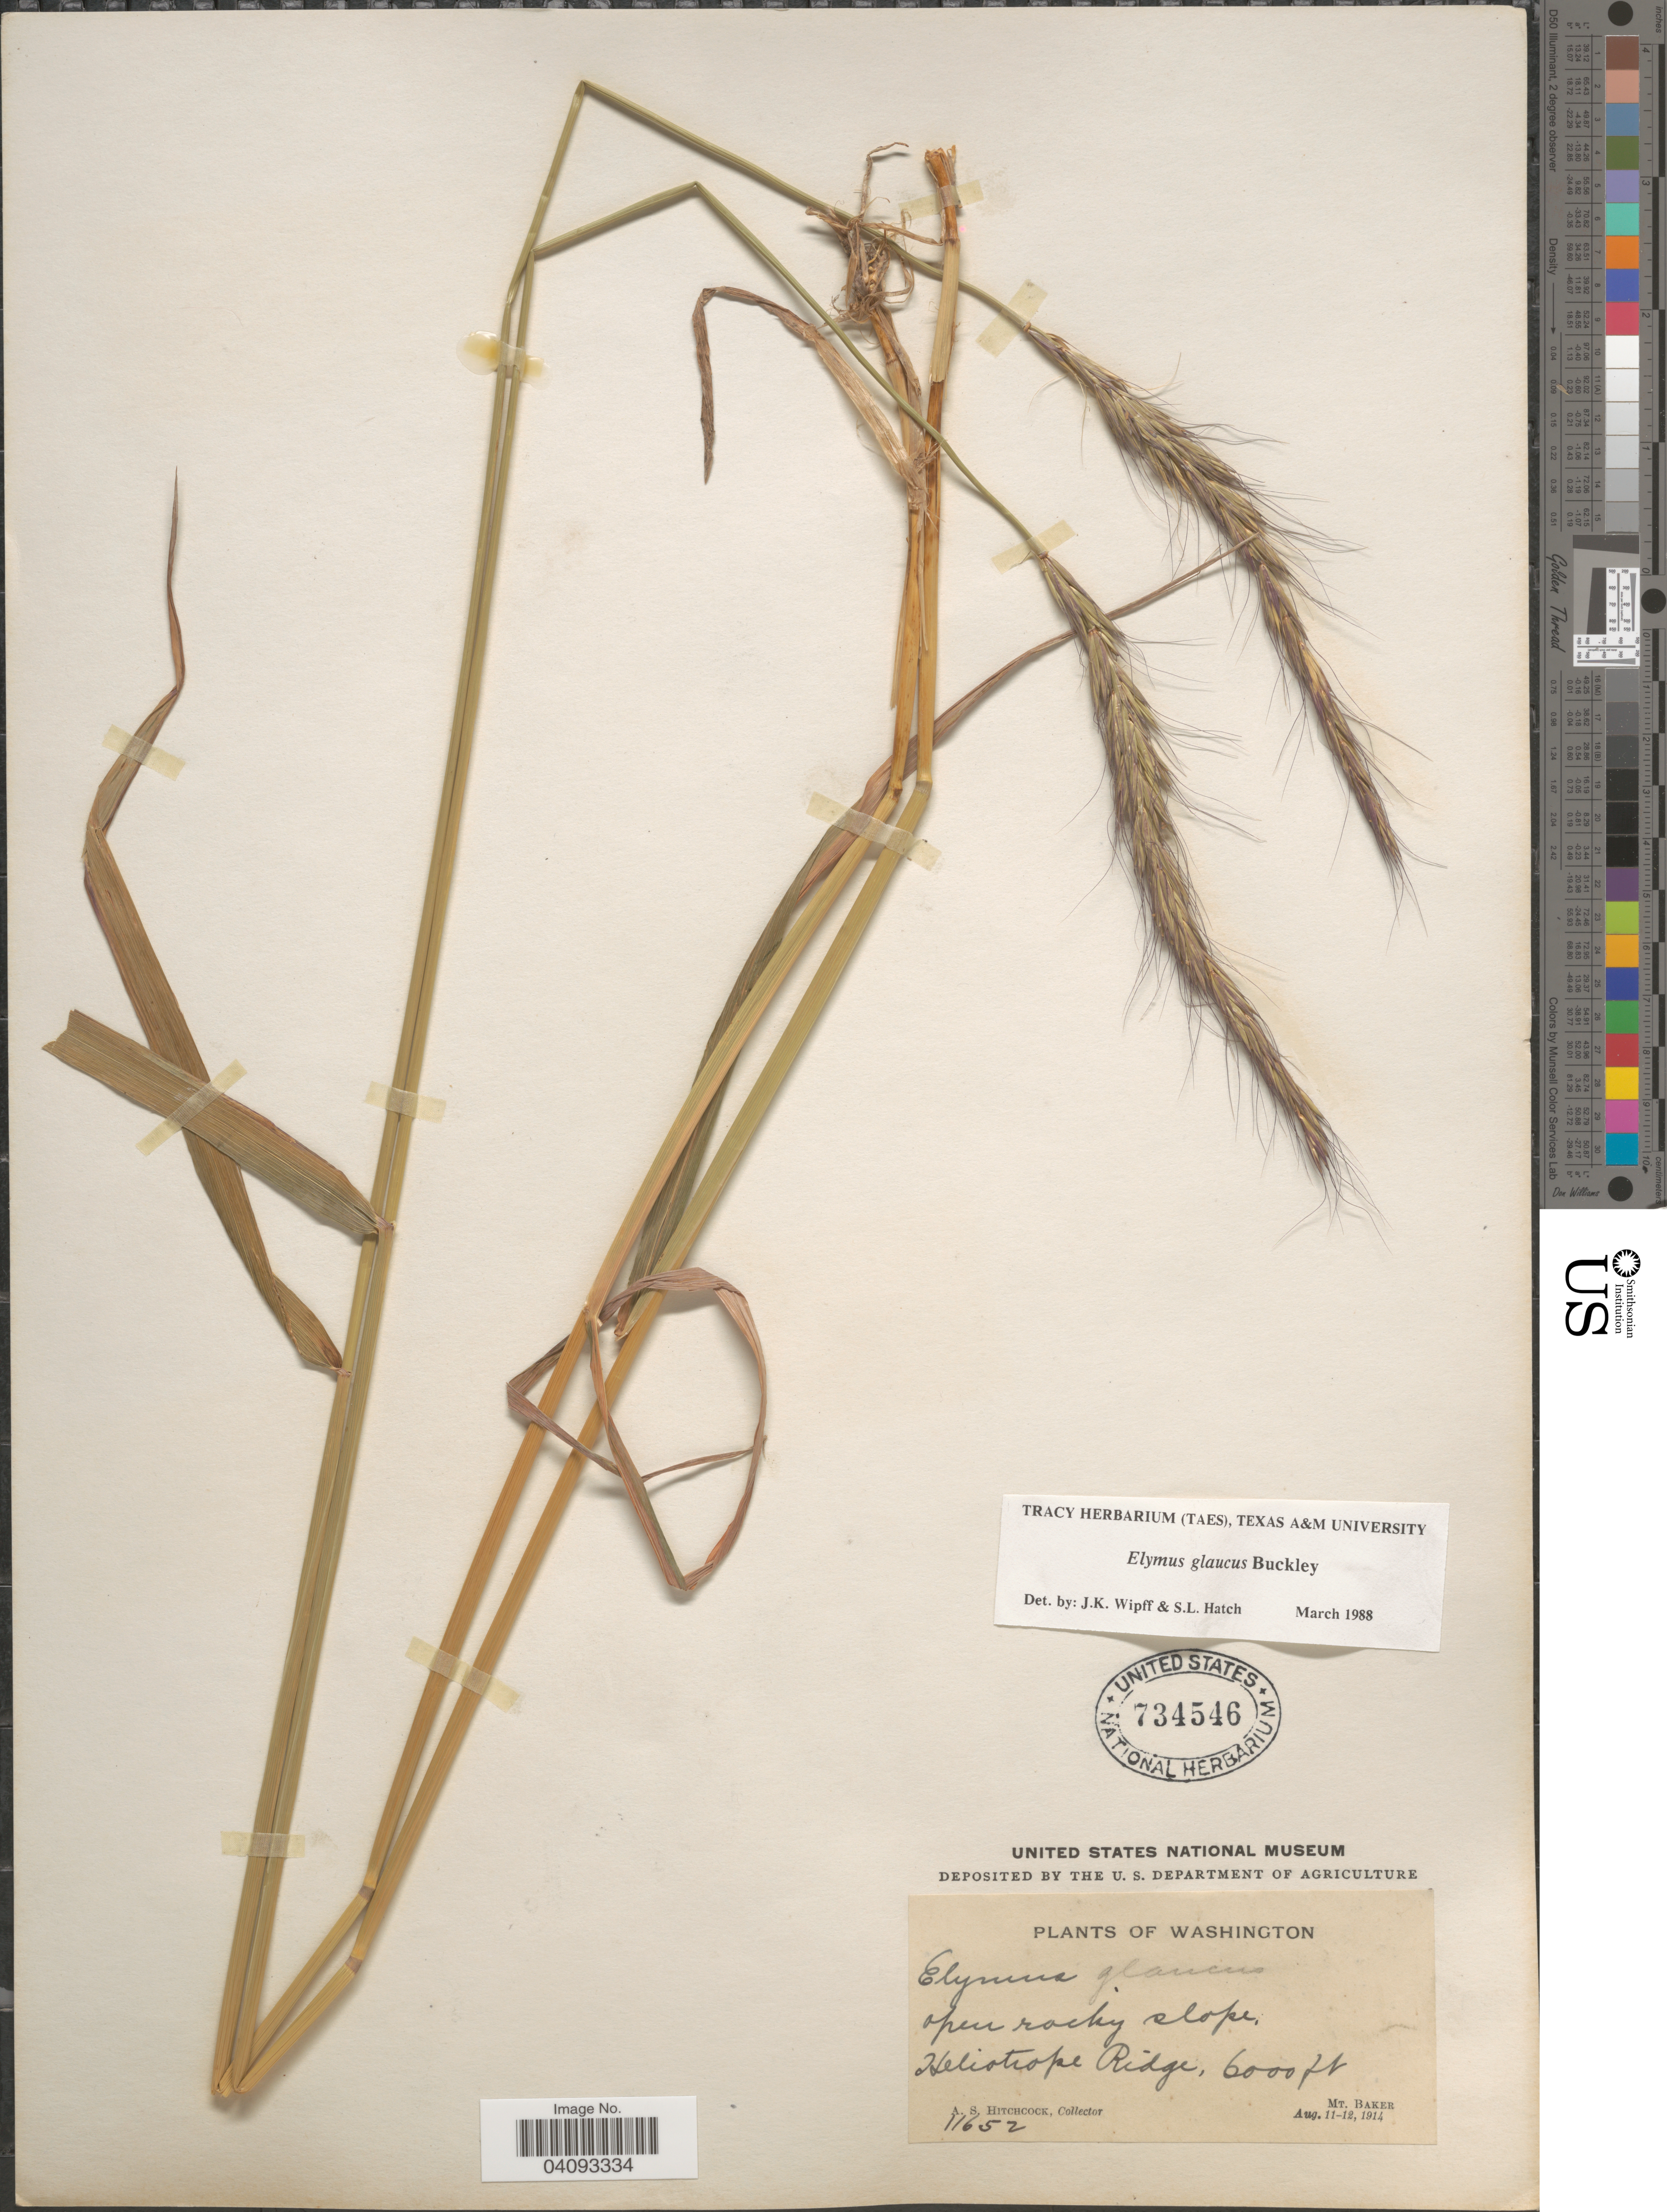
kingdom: Plantae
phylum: Tracheophyta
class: Liliopsida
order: Poales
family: Poaceae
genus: Elymus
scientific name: Elymus glaucus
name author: Buckley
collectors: A. S. Hitchcock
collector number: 11652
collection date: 1914-08-11/1914-08-12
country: United States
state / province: Washington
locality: Open rocky slope, Heliotrope Ridge. Mt. Baker.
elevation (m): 1829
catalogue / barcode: US 734546